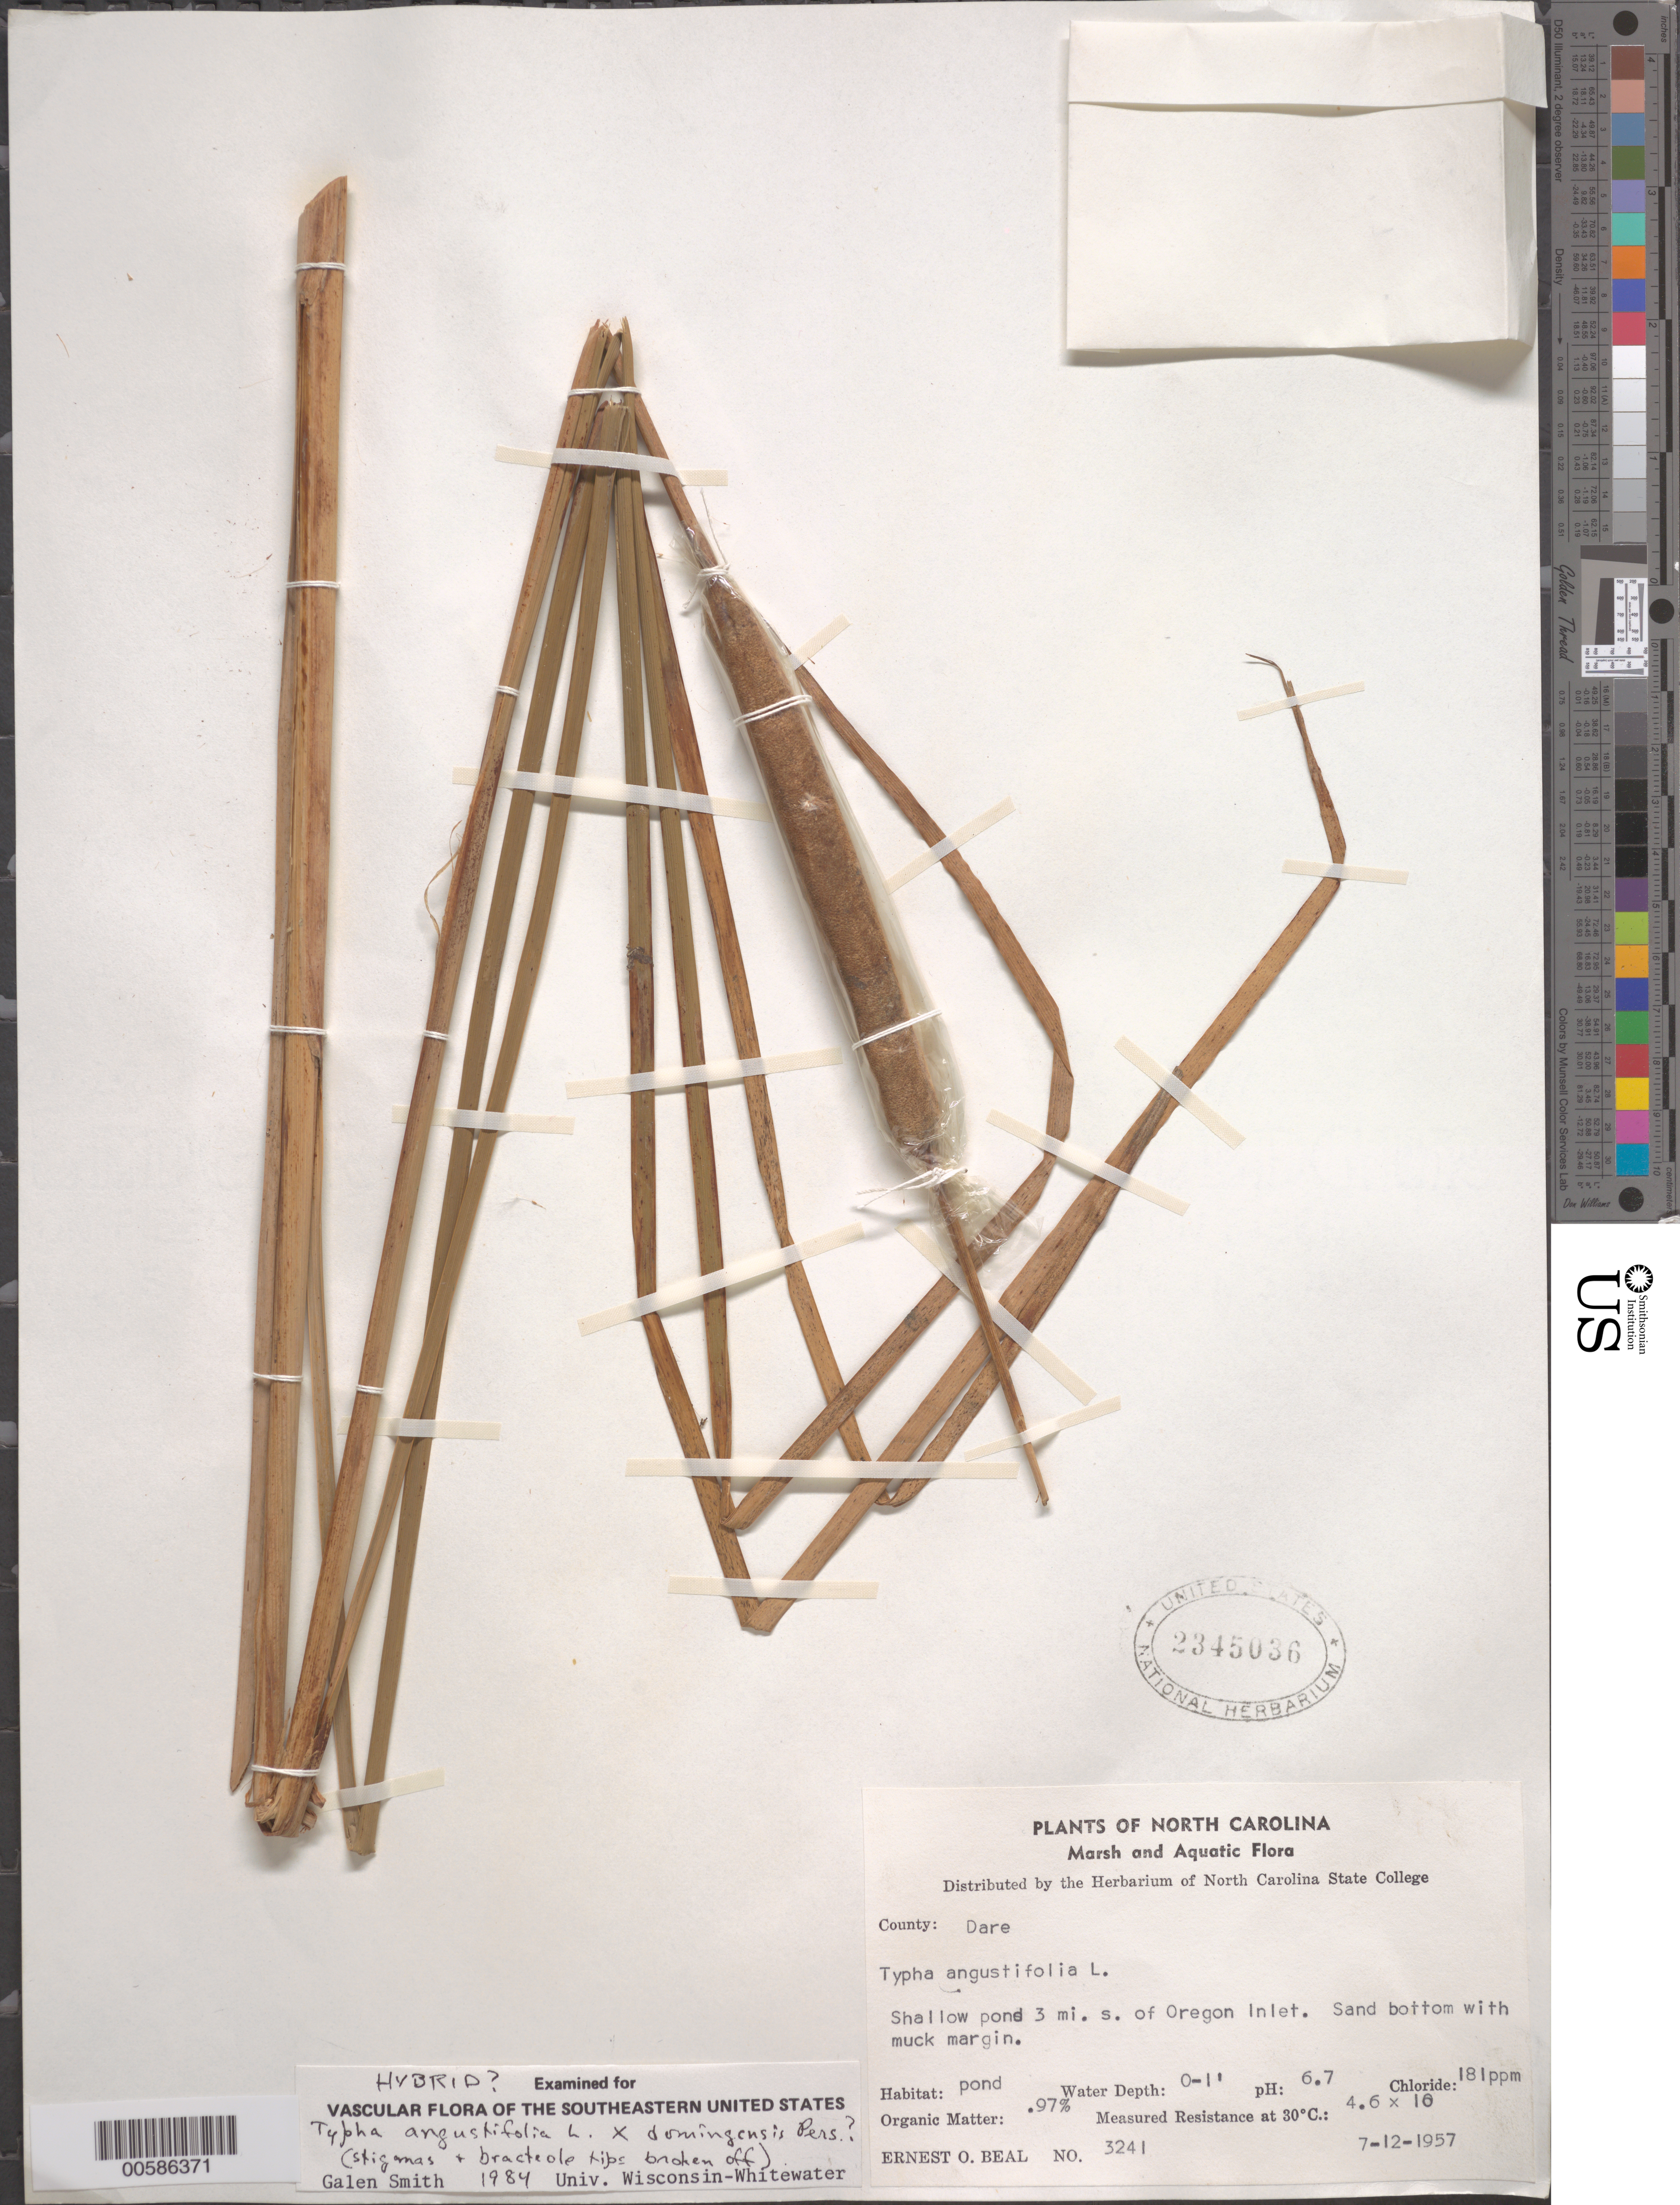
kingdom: Plantae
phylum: Tracheophyta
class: Liliopsida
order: Poales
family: Typhaceae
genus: Typha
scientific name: Typha angustifolia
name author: L.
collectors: E. Beal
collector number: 3241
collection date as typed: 12 Jul 1957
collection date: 1957-07-12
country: United States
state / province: North Carolina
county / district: Dare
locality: S of Oregon Inlet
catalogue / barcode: US 2345036